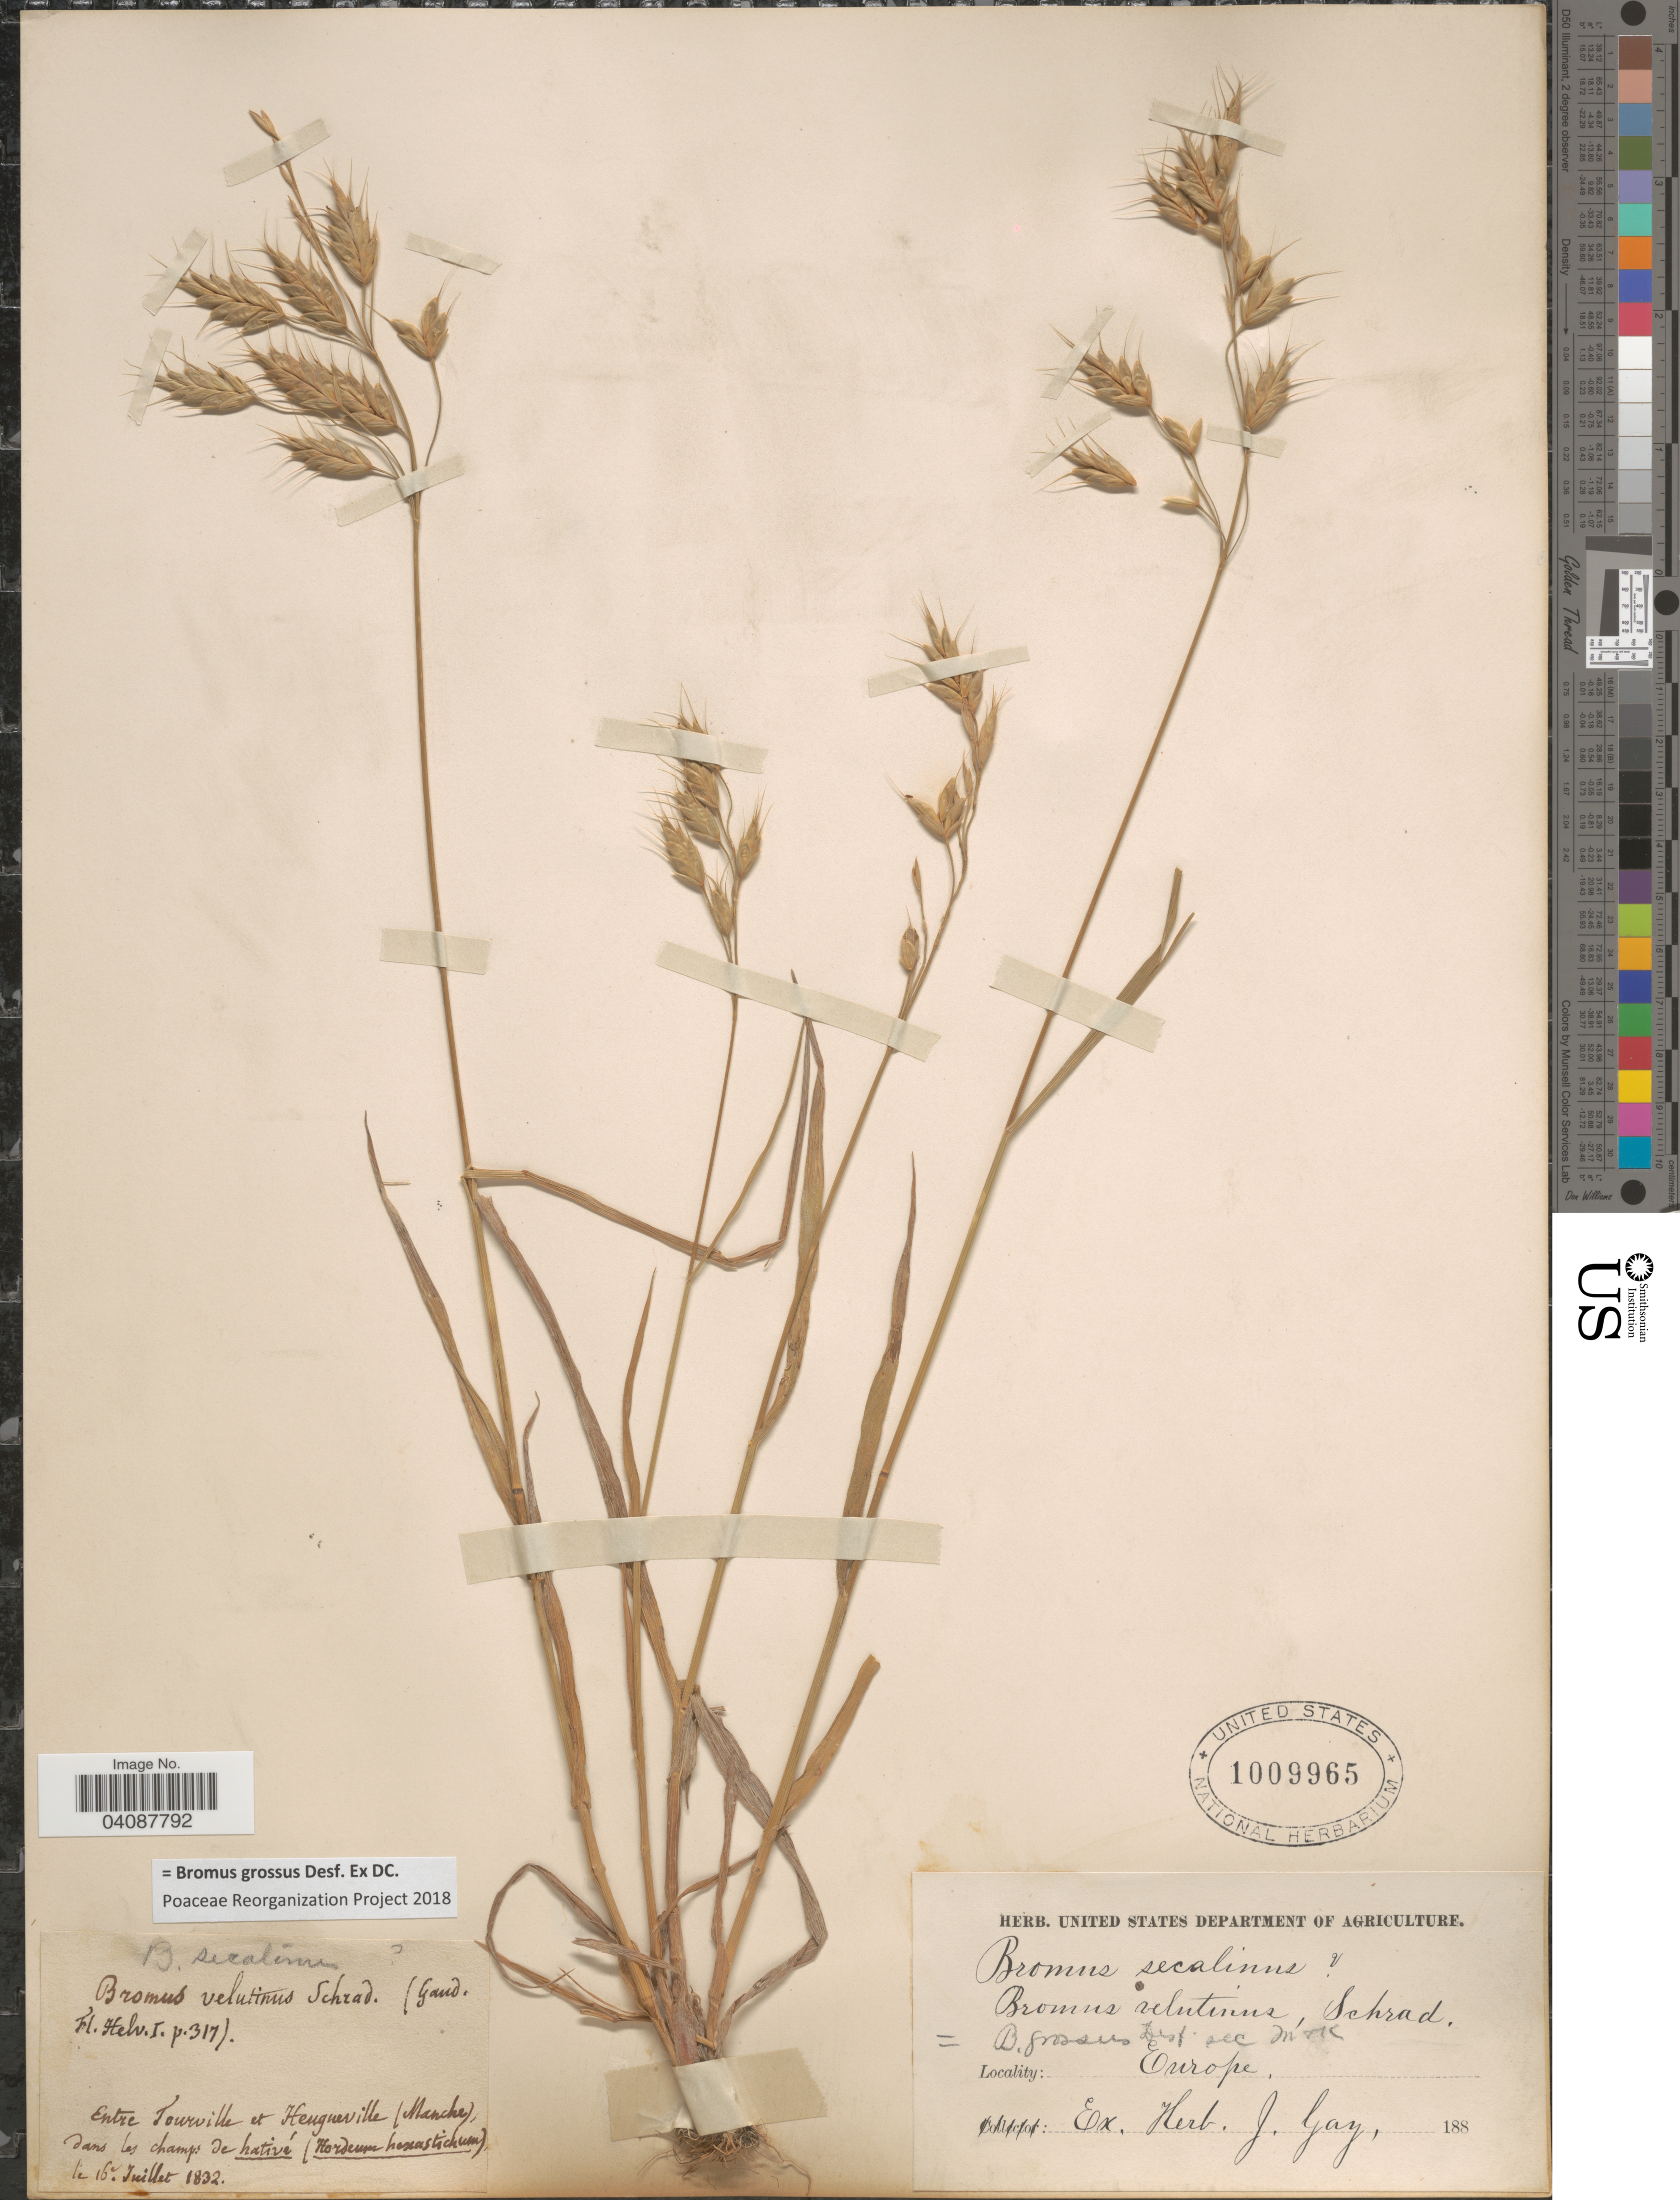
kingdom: Plantae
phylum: Tracheophyta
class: Liliopsida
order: Poales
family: Poaceae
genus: Bromus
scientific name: Bromus grossus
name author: Desf. ex DC.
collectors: ex herb. J. Gay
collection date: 1832-07-16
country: France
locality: Entre Tourville et Heugueville (Manche), dans les champs de nativé. Europe.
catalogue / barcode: US 1009965